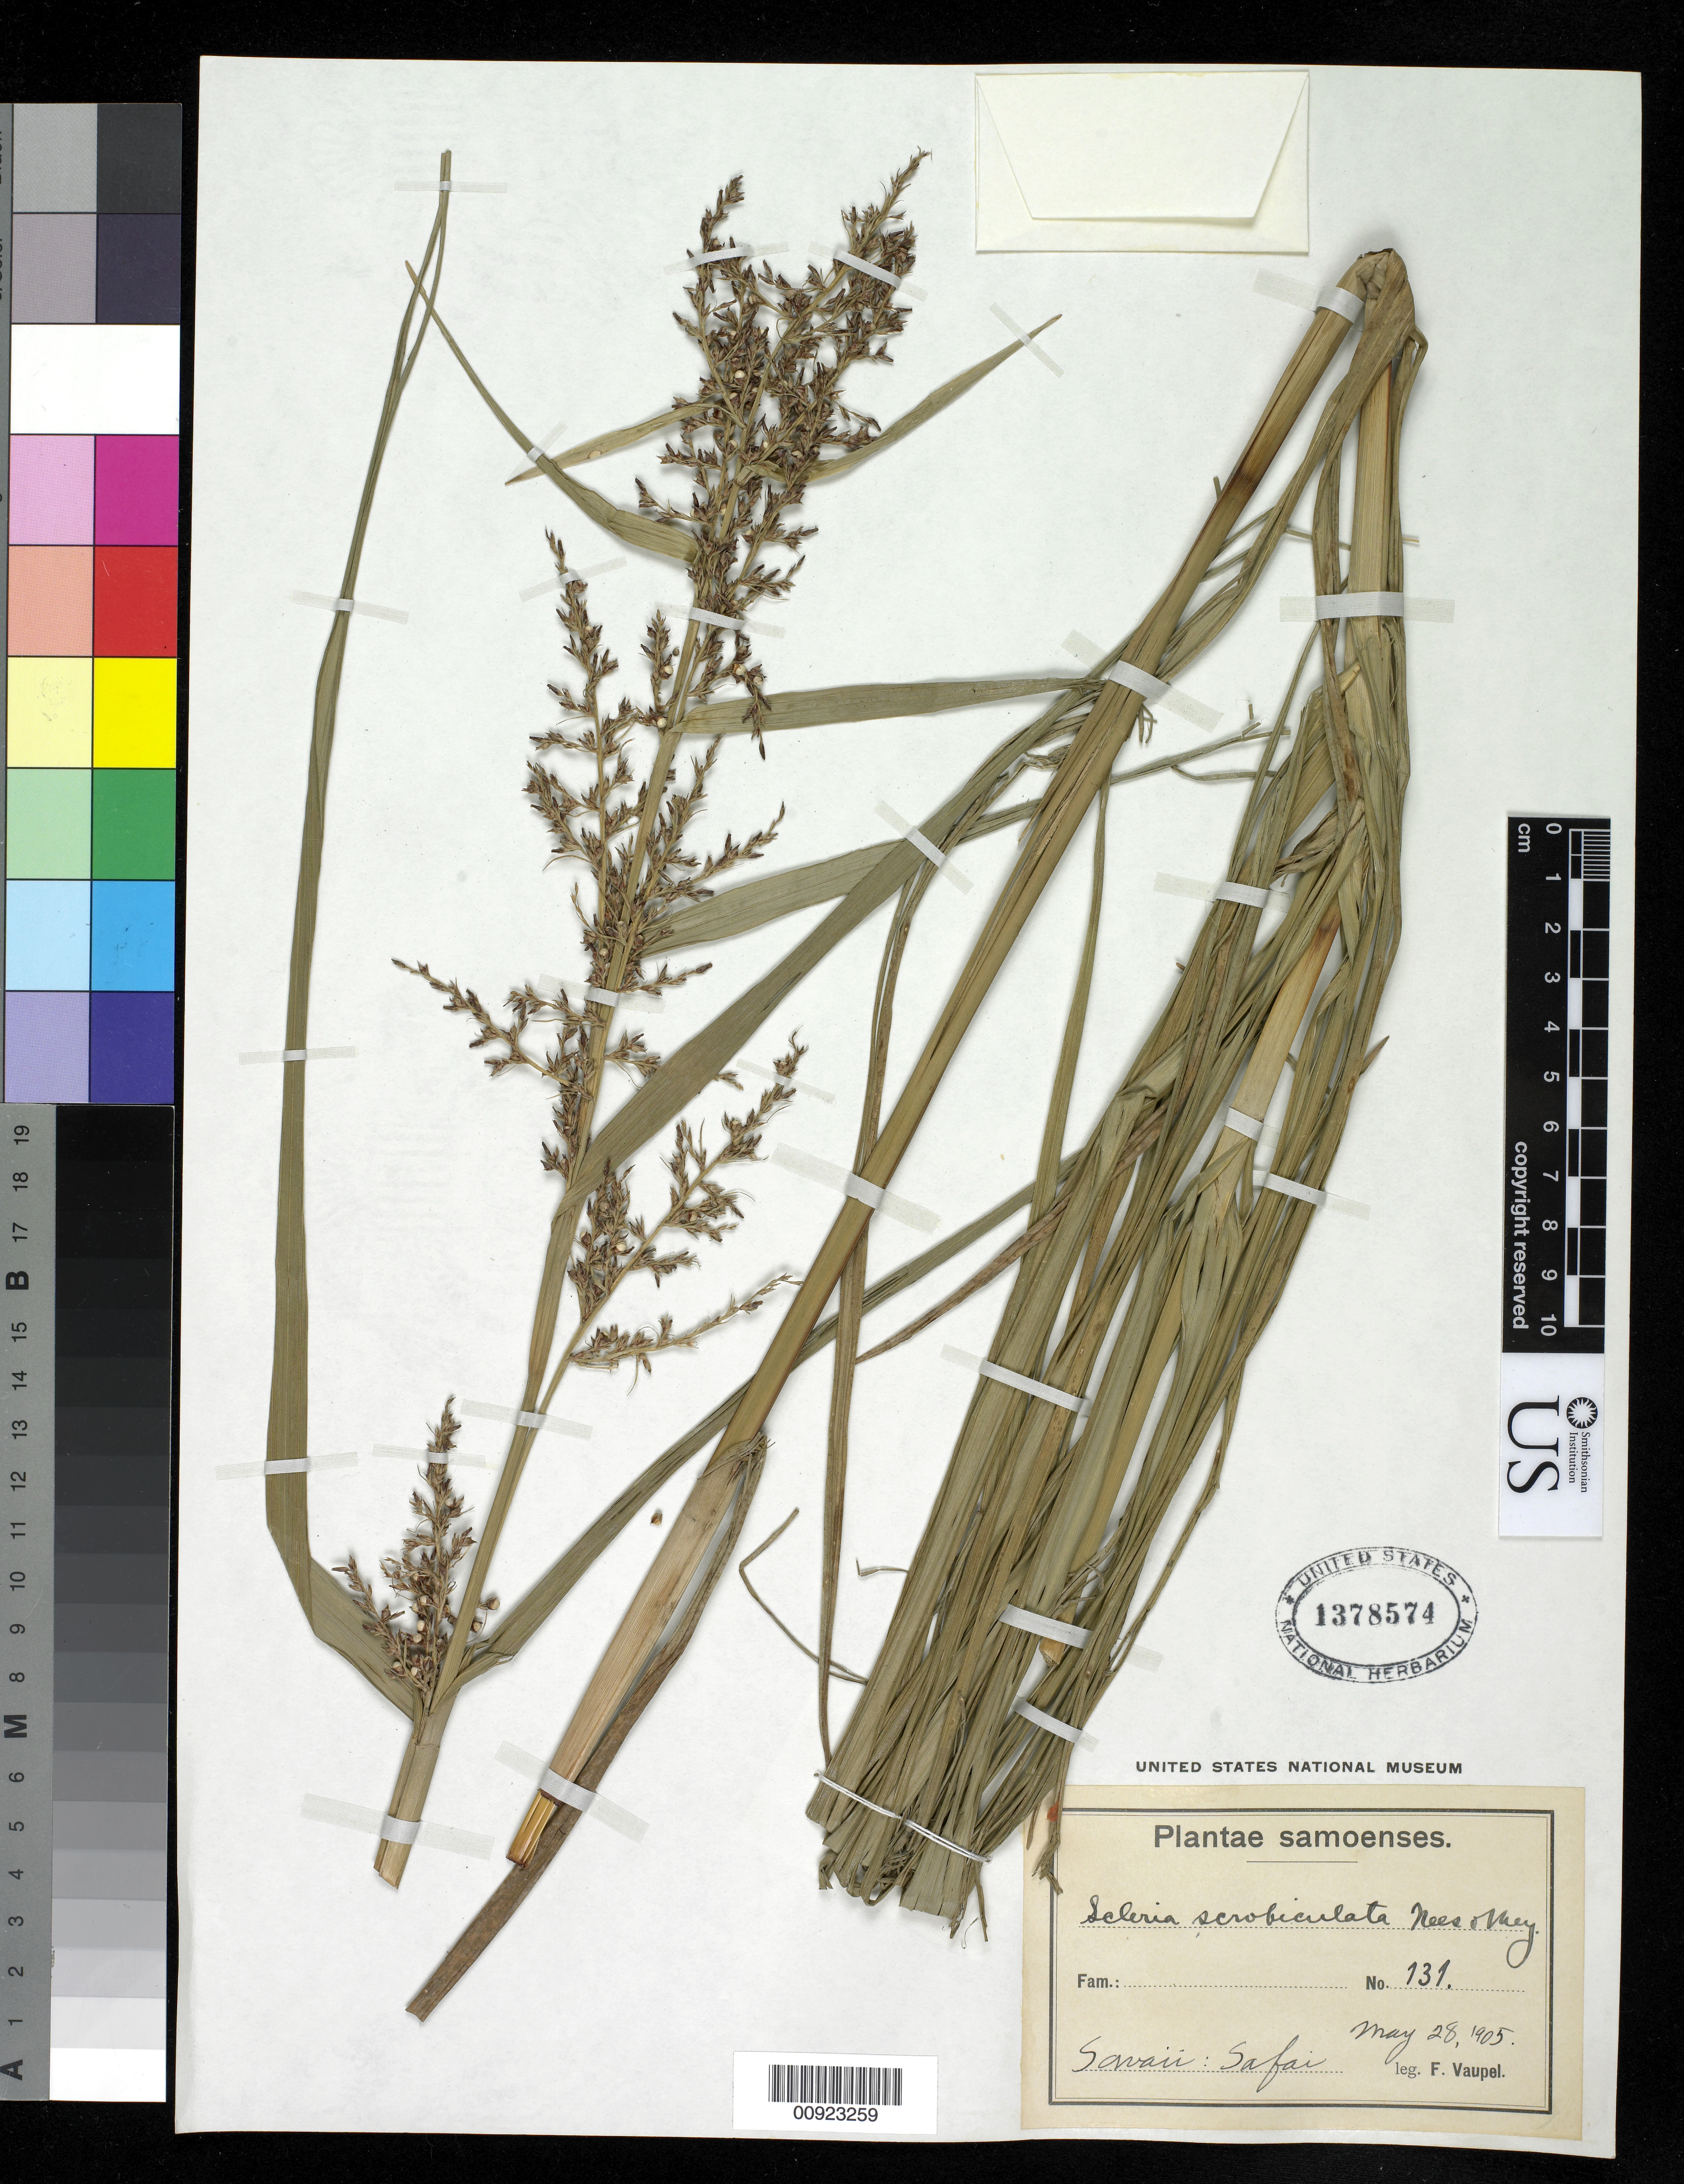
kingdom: Plantae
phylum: Tracheophyta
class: Liliopsida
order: Poales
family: Cyperaceae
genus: Scleria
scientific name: Scleria scrobiculata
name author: Nees & Meyen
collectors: F. Vaupel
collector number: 131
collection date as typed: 28 May 1905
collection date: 1905-05-28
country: Samoa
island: Savai'i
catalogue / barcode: US 1378574